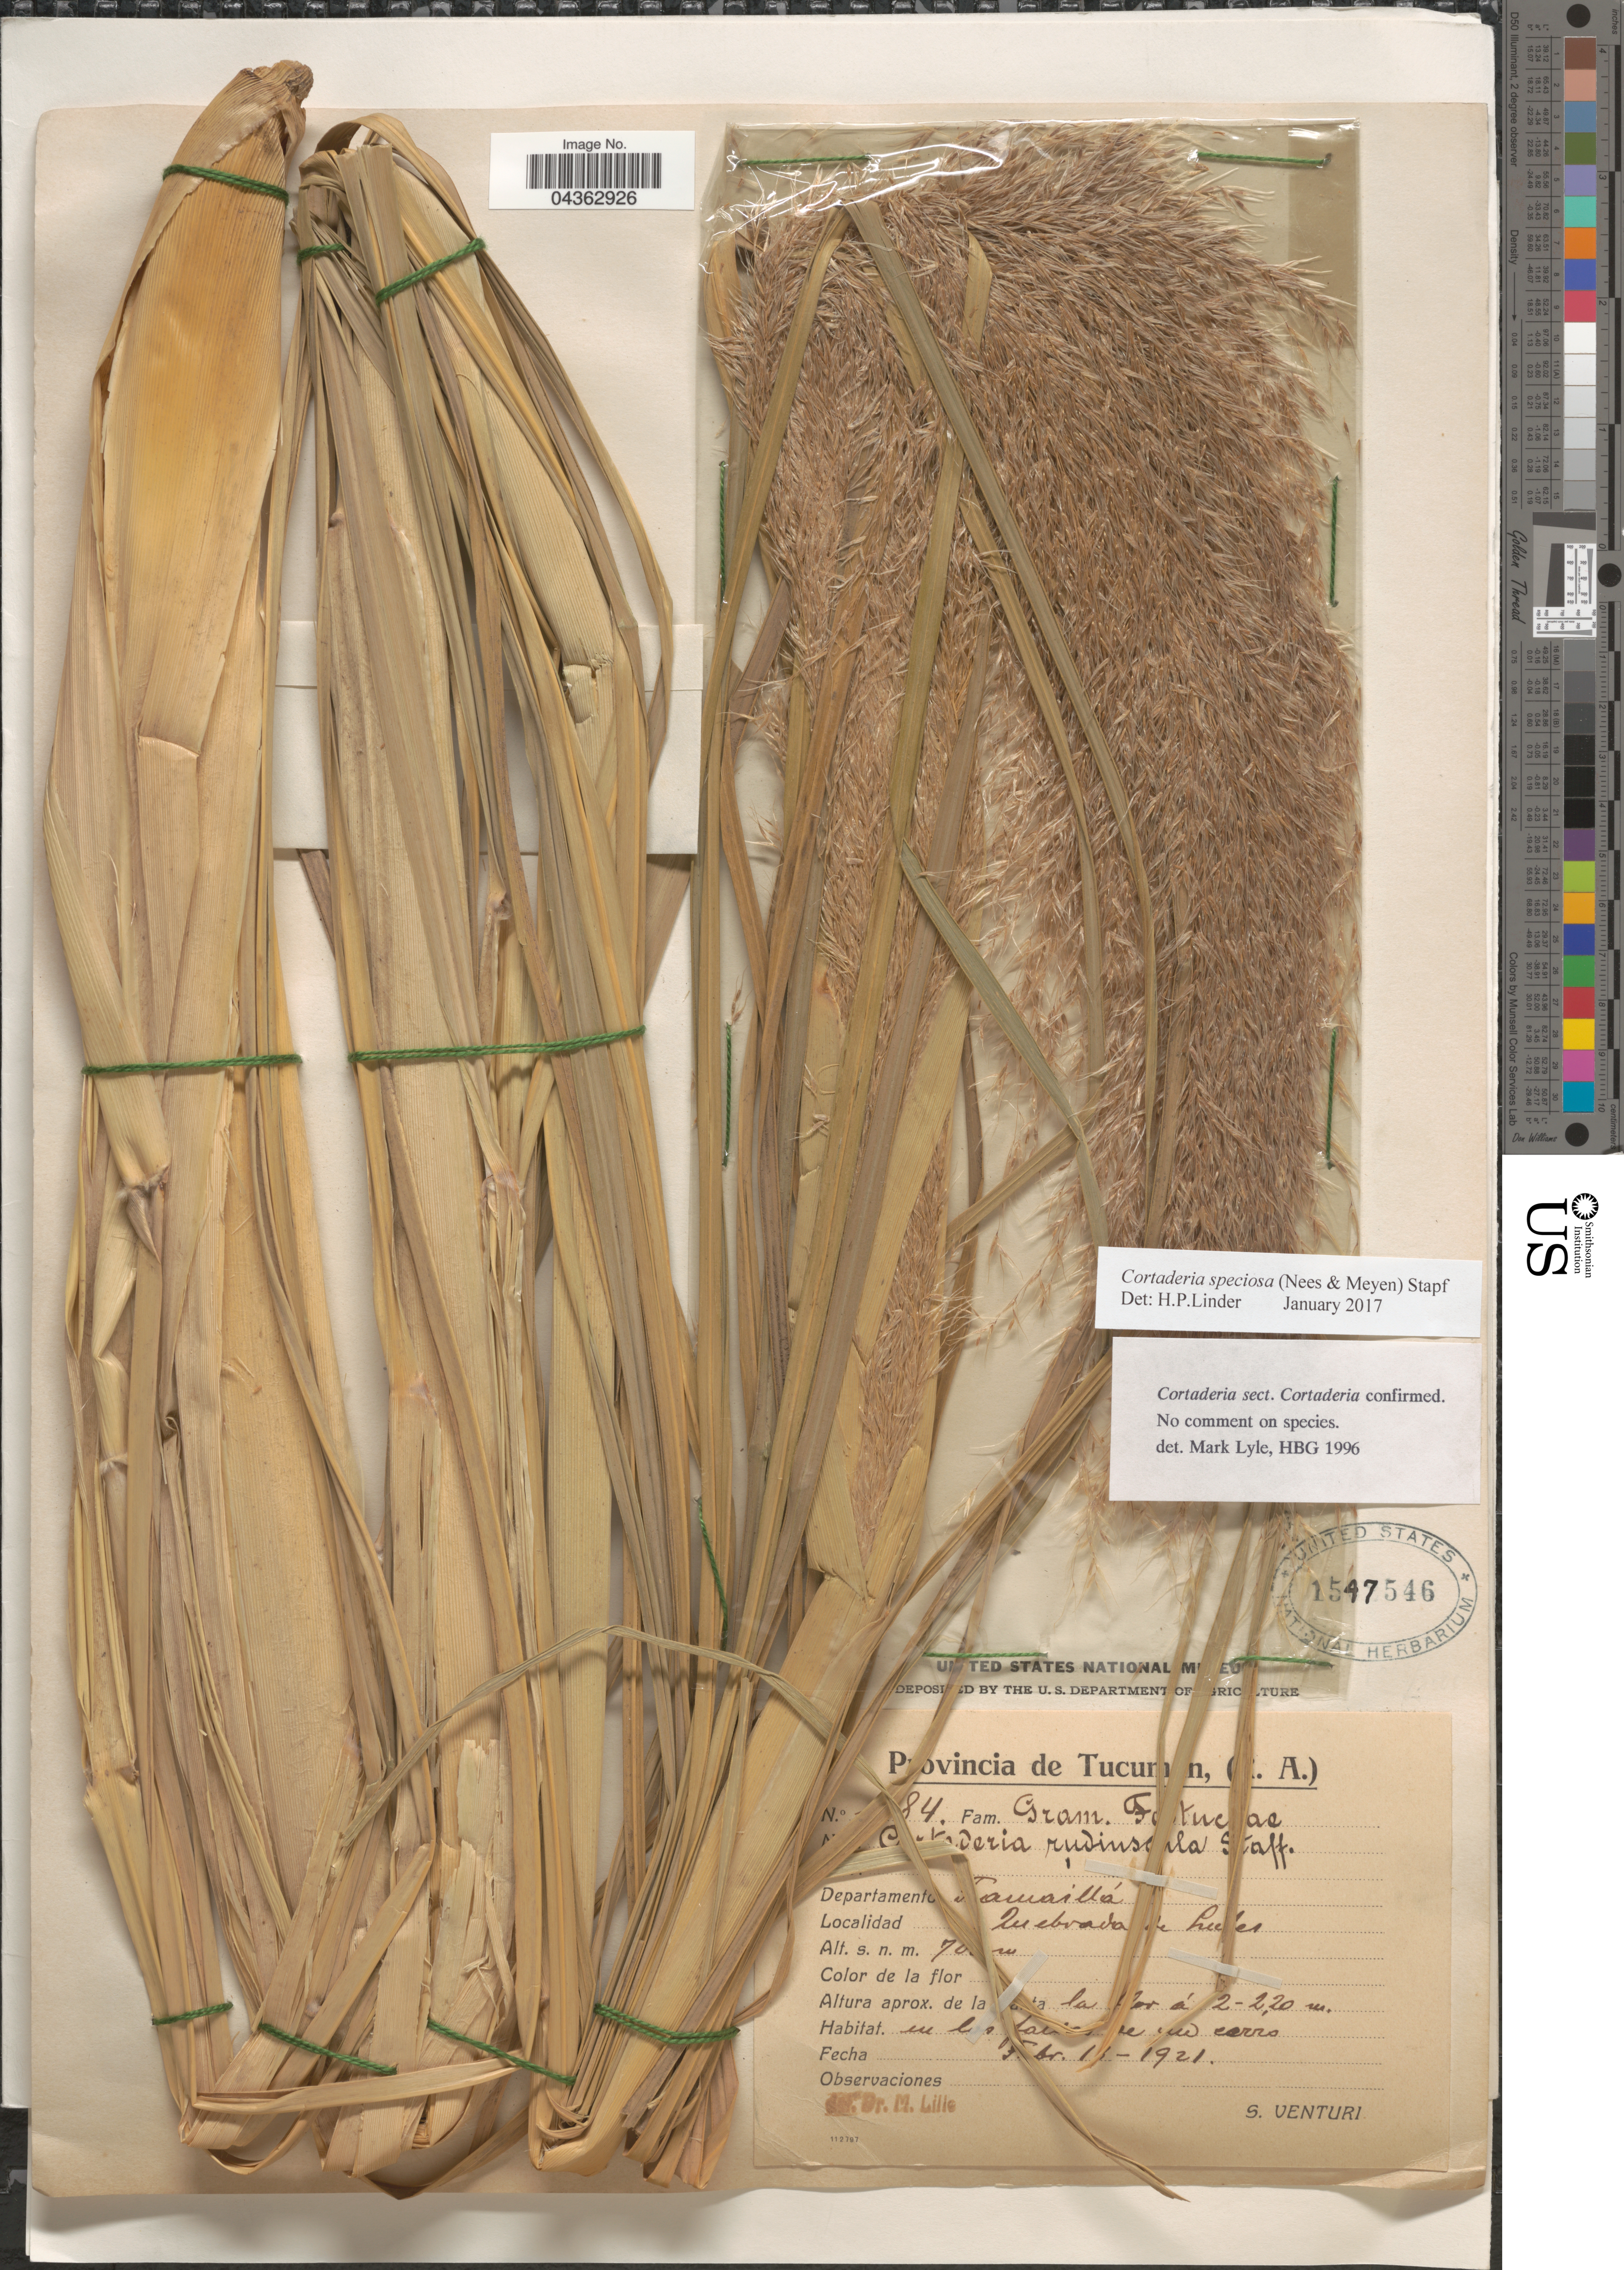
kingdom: Plantae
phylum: Tracheophyta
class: Liliopsida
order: Poales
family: Poaceae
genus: Cortaderia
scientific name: Cortaderia speciosa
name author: (Nees) Stapf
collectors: S. Venturi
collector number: !84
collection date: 1921-02-11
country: Argentina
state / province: Tucuman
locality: Departamento Famaillá. Quebrada de Lules.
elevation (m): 700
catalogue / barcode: US 1547546